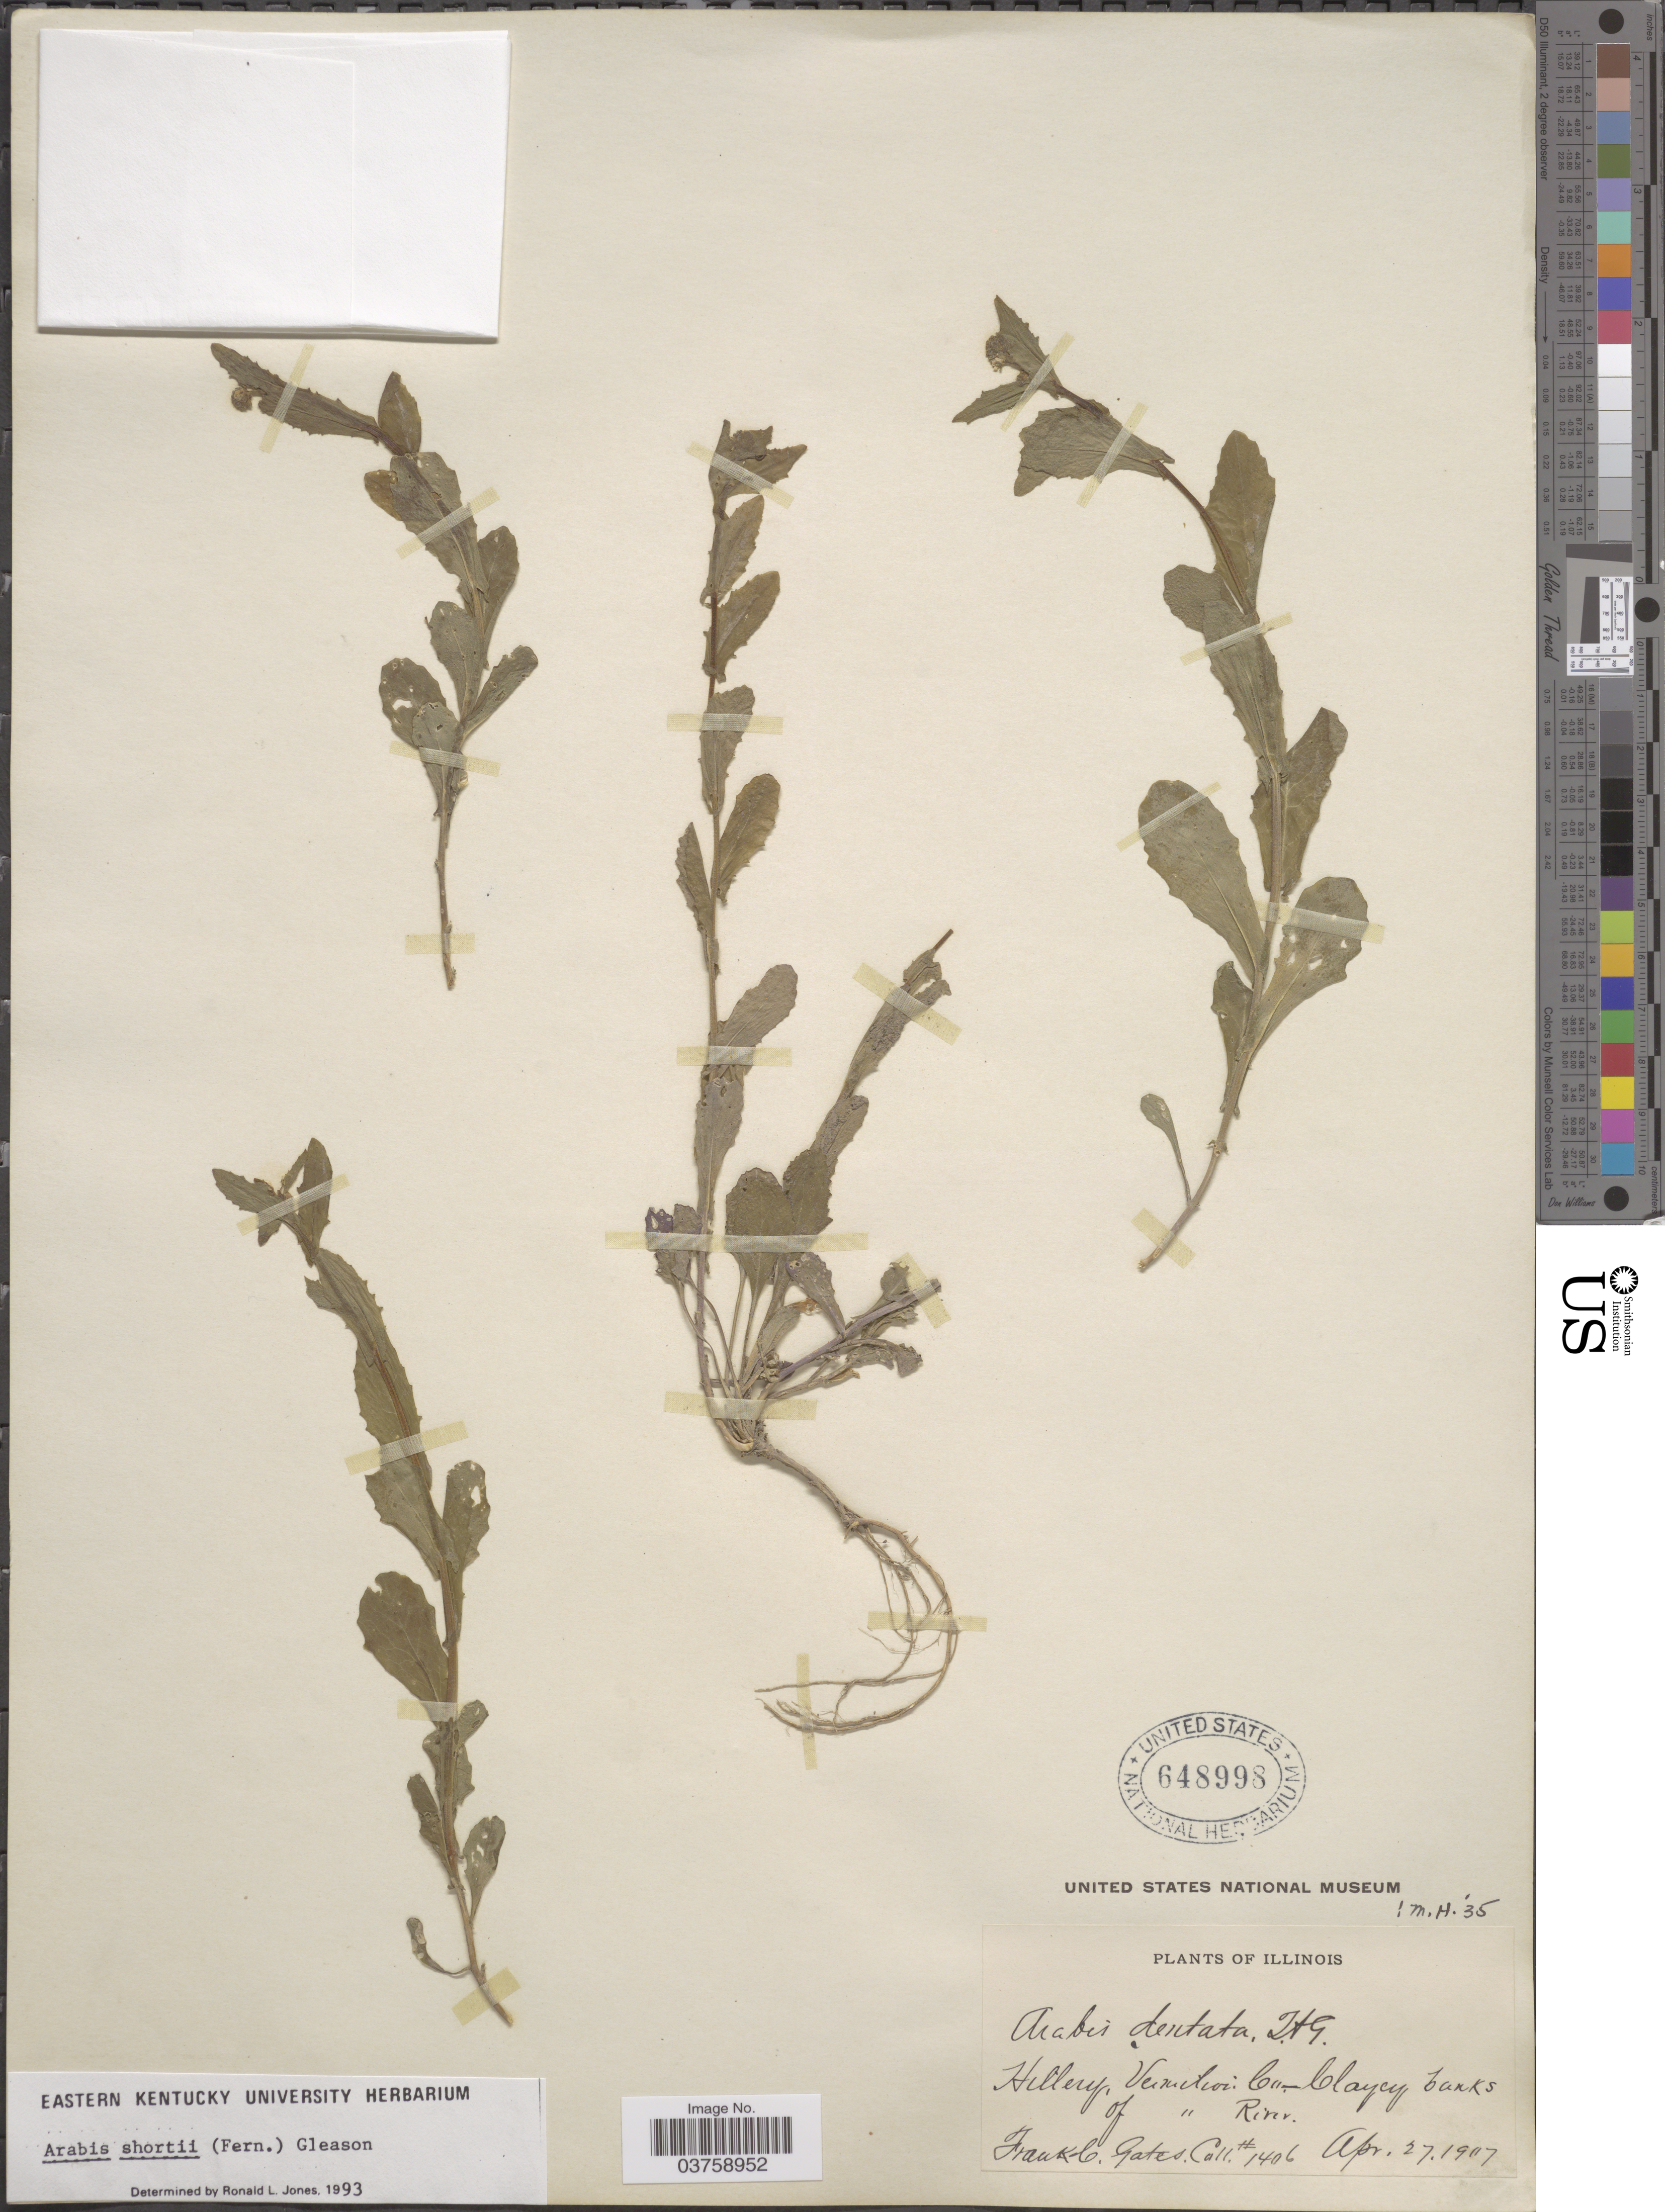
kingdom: Plantae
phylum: Tracheophyta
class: Magnoliopsida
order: Brassicales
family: Brassicaceae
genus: Arabis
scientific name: Arabis shortii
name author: (Fernald) Gleason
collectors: F. C. Gates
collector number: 1406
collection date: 1907-04-27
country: United States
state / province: Illinois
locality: Hillery, Vermilion Co.-Clayey banks of River.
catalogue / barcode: US 648998